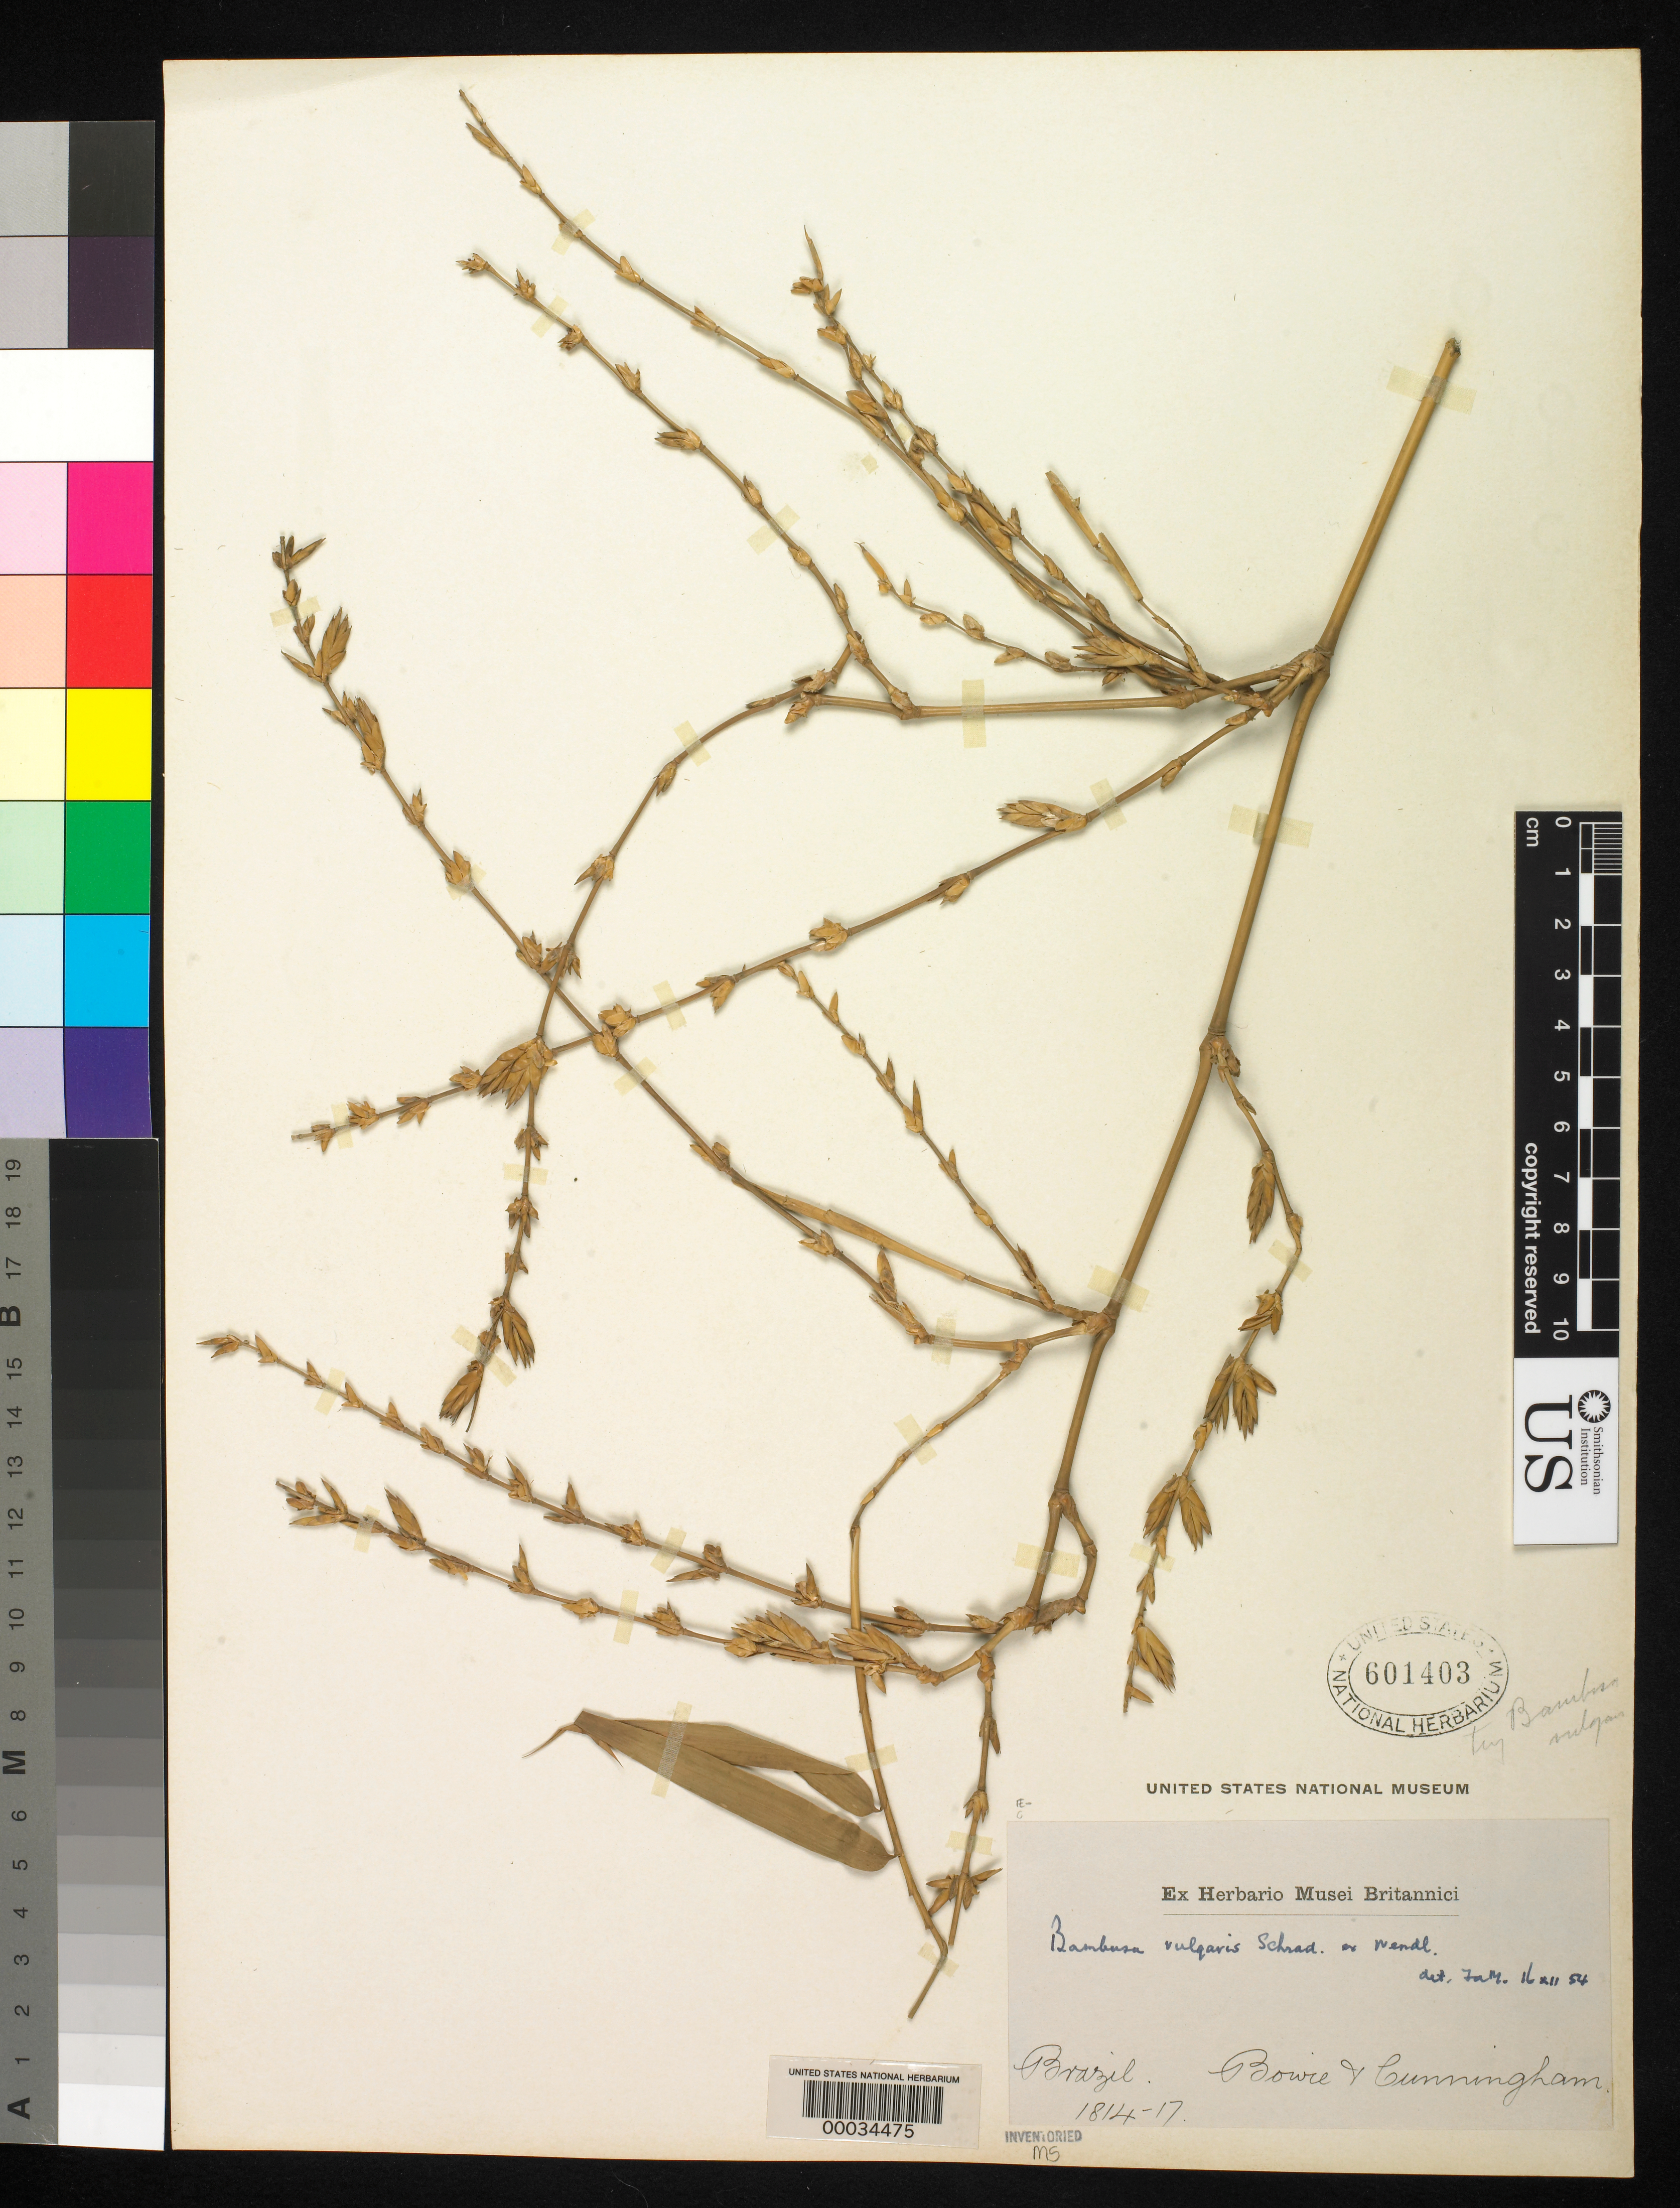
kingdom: Plantae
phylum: Tracheophyta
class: Liliopsida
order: Poales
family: Poaceae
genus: Bambusa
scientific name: Bambusa vulgaris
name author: Schrad. ex J.C. Wendl.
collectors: -. Bowie & -. Cunningham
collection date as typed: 1814 to -- --- 1817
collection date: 1814/1817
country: Brazil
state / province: Minas Gerais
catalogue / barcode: US 601403